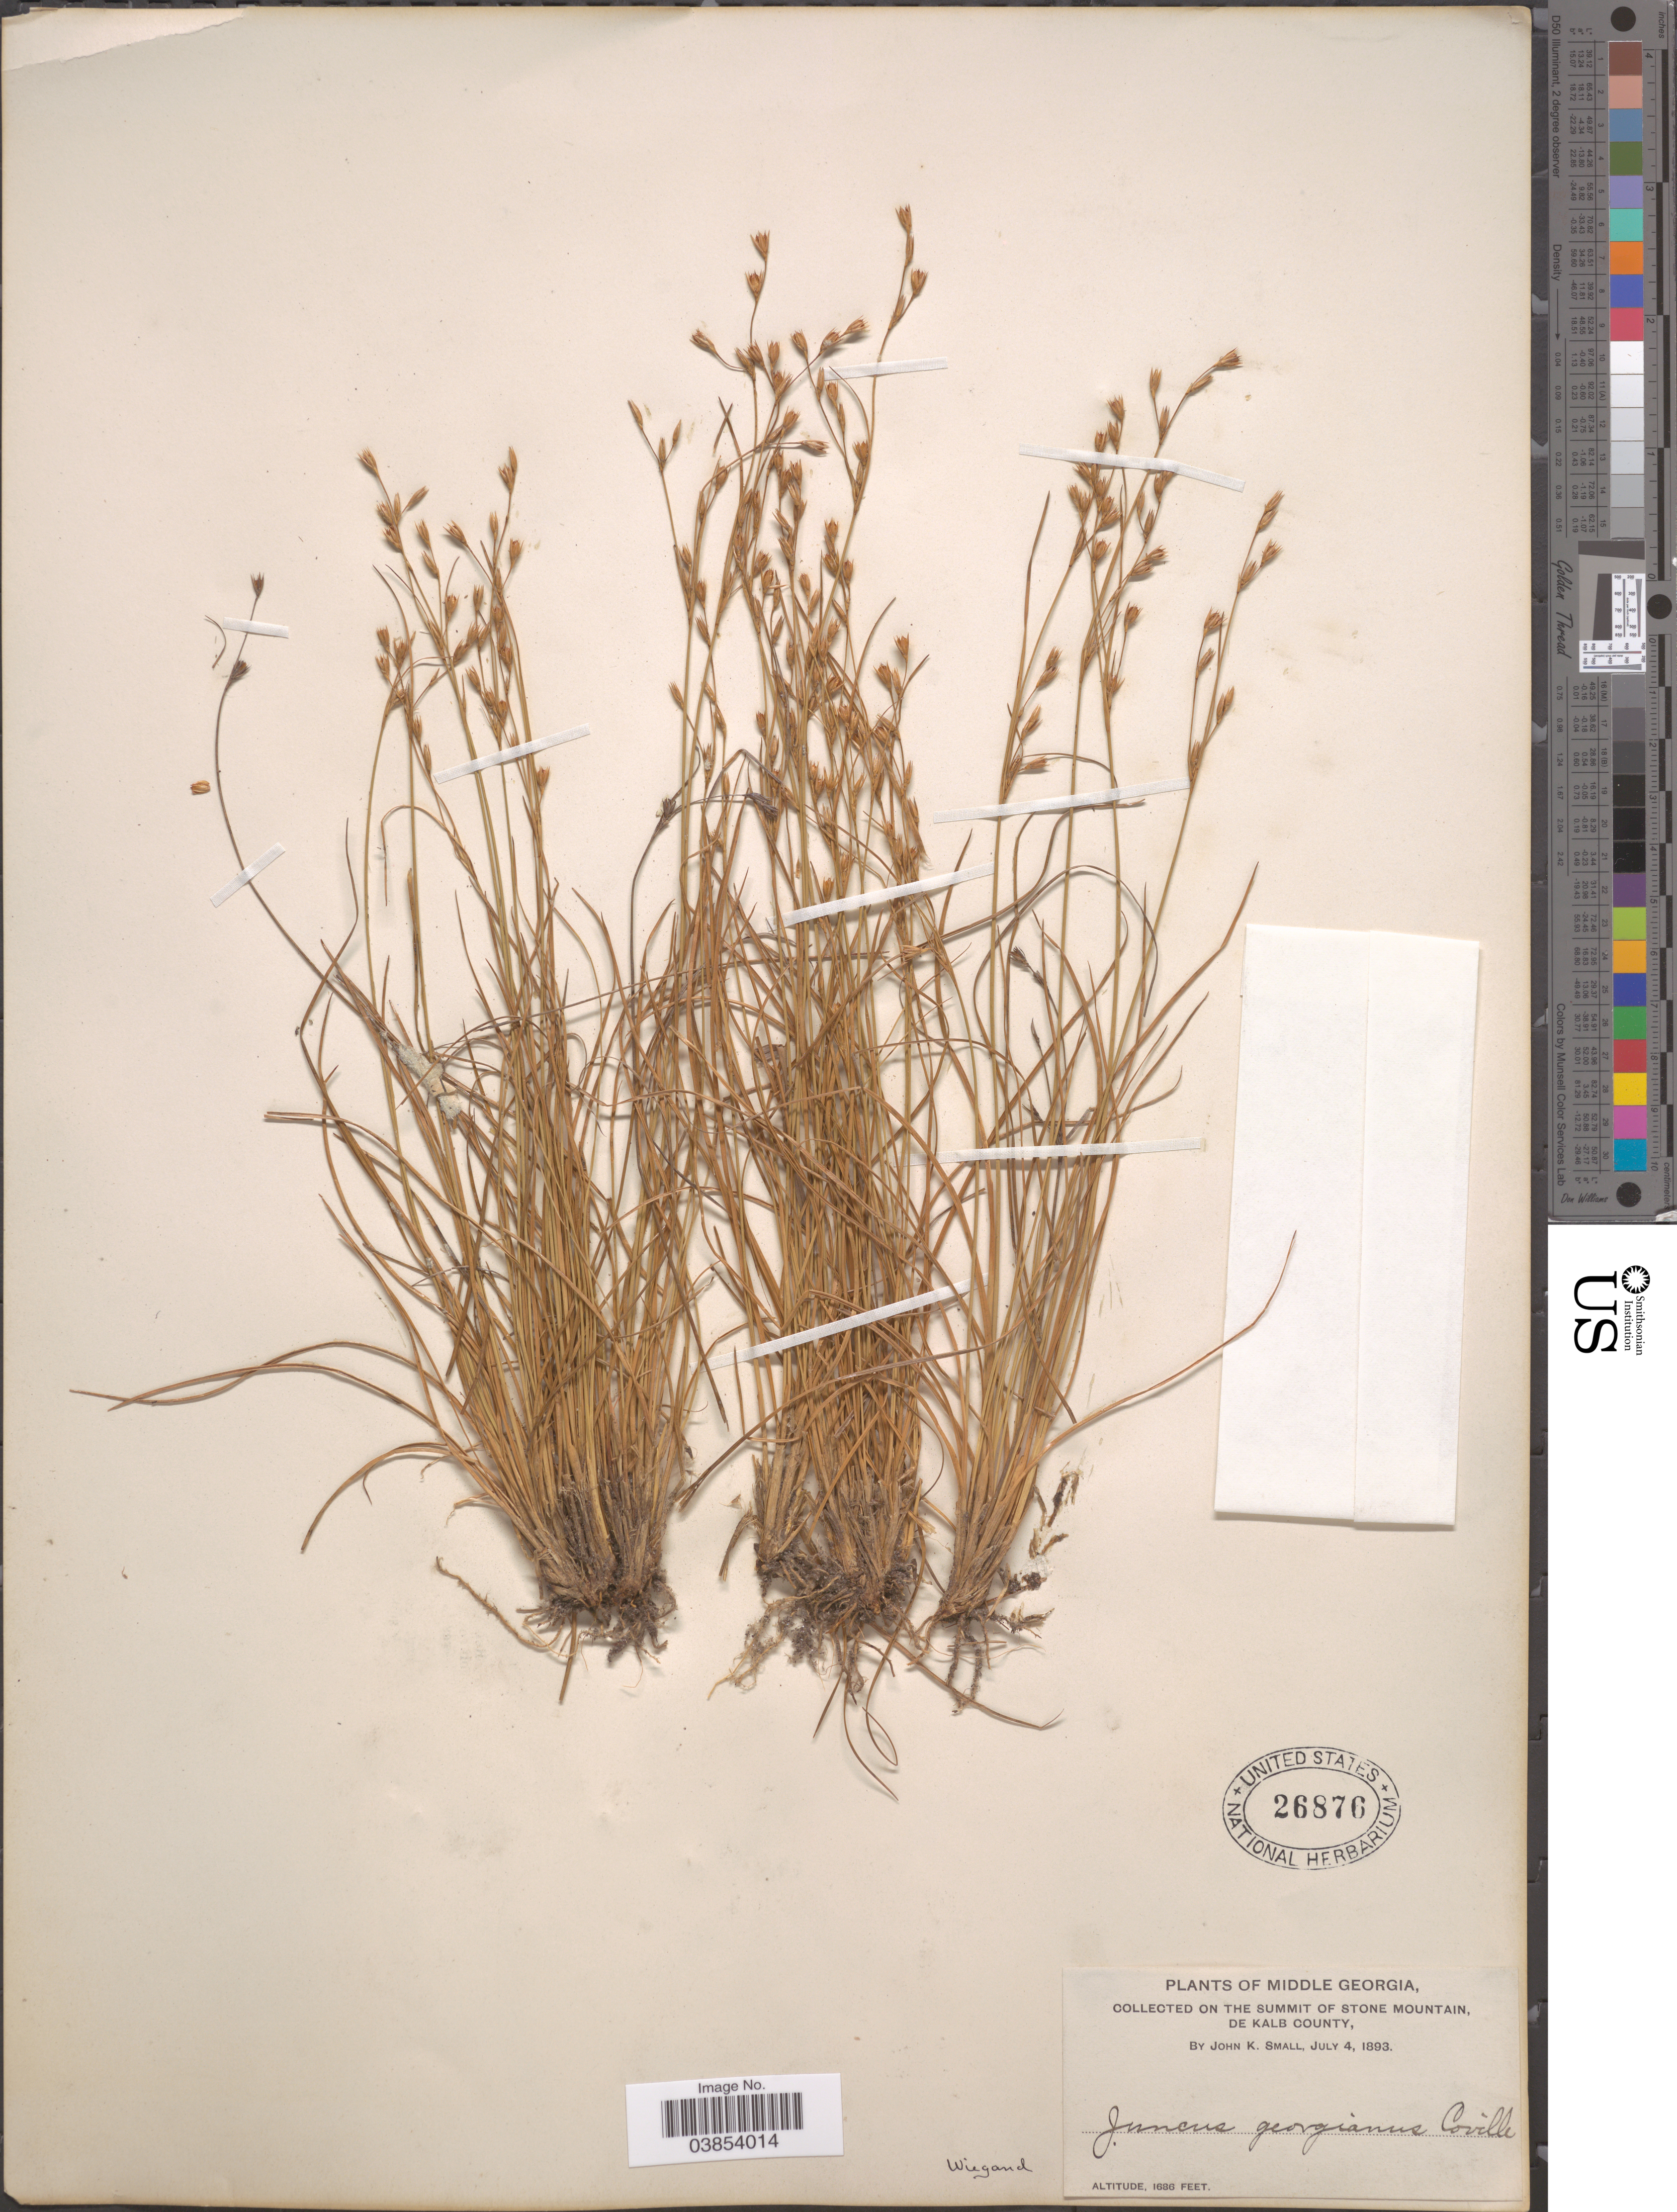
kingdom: Plantae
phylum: Tracheophyta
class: Liliopsida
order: Poales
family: Juncaceae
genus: Juncus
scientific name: Juncus georgianus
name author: Coville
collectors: J. K. Small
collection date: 1893-07-04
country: United States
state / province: Georgia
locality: Middle Georgia. On the summit of Stone Mountain, De Kalb County.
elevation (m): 514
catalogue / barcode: US 26876